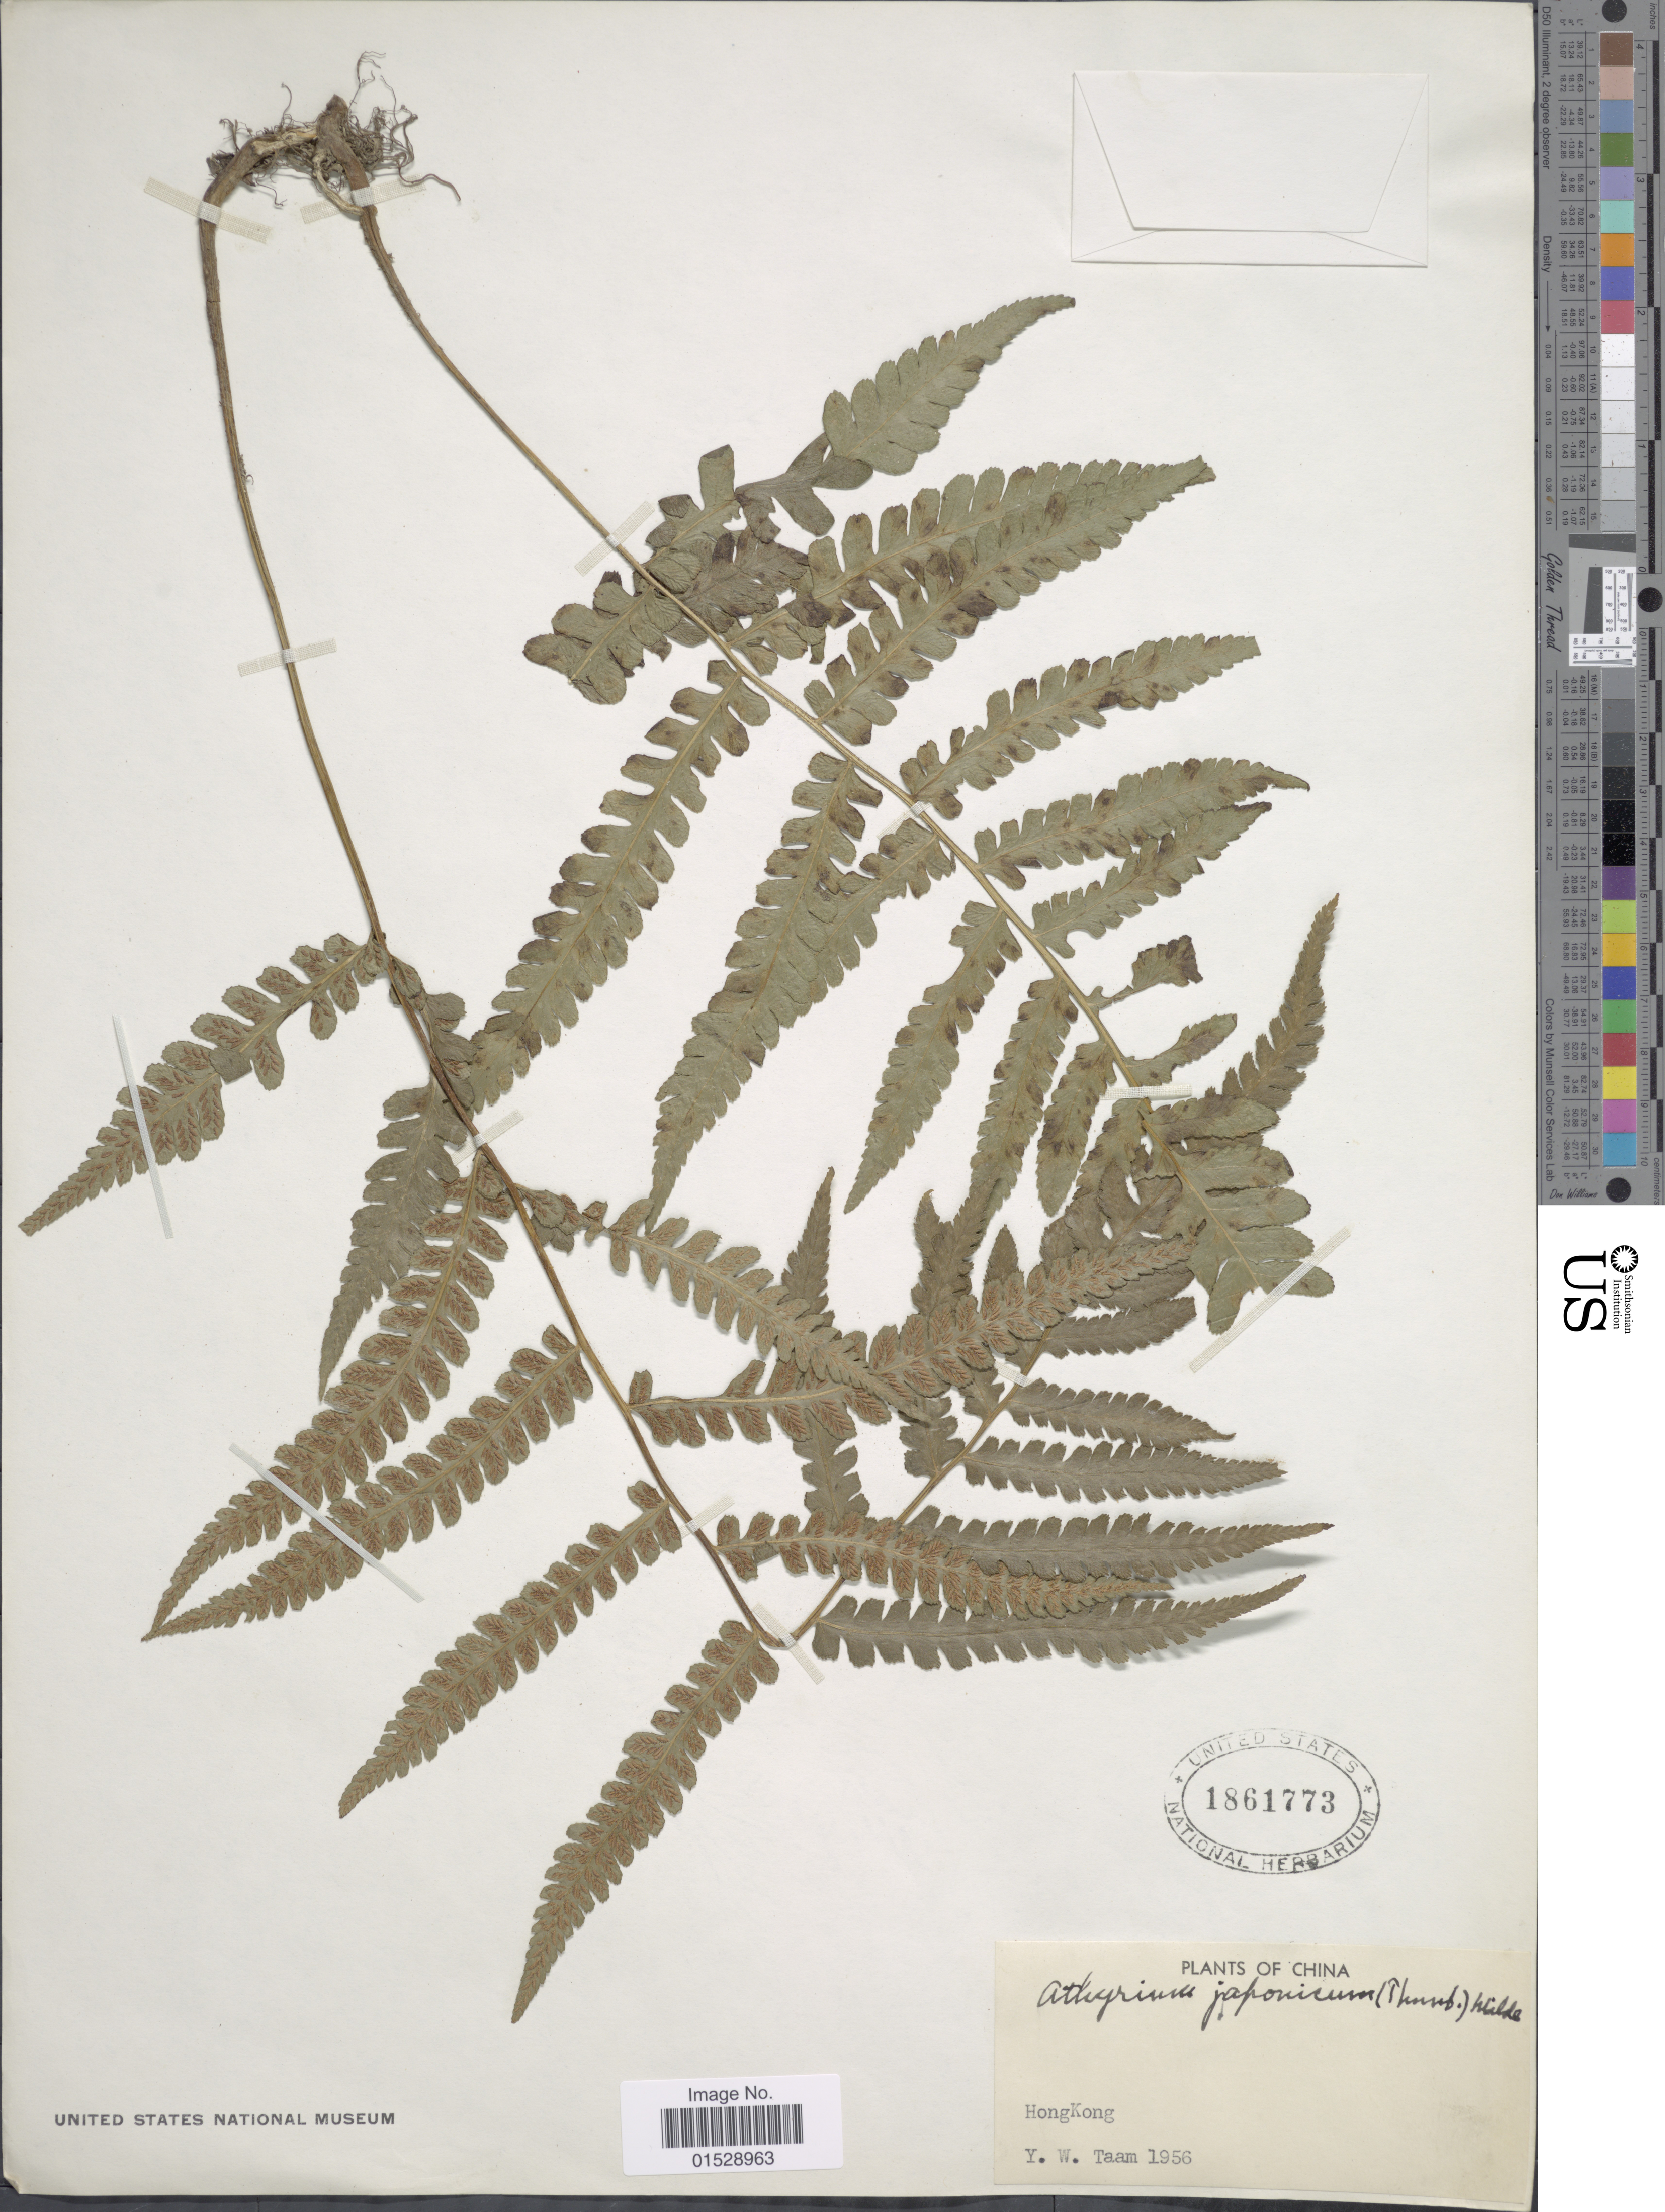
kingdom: Plantae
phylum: Tracheophyta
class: Polypodiopsida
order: Polypodiales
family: Athyriaceae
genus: Deparia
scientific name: Deparia japonica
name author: (Thunb.) M. Kato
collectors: Y. W. Taam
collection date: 1956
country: China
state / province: Hong Kong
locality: HongKong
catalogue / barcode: US 1861773